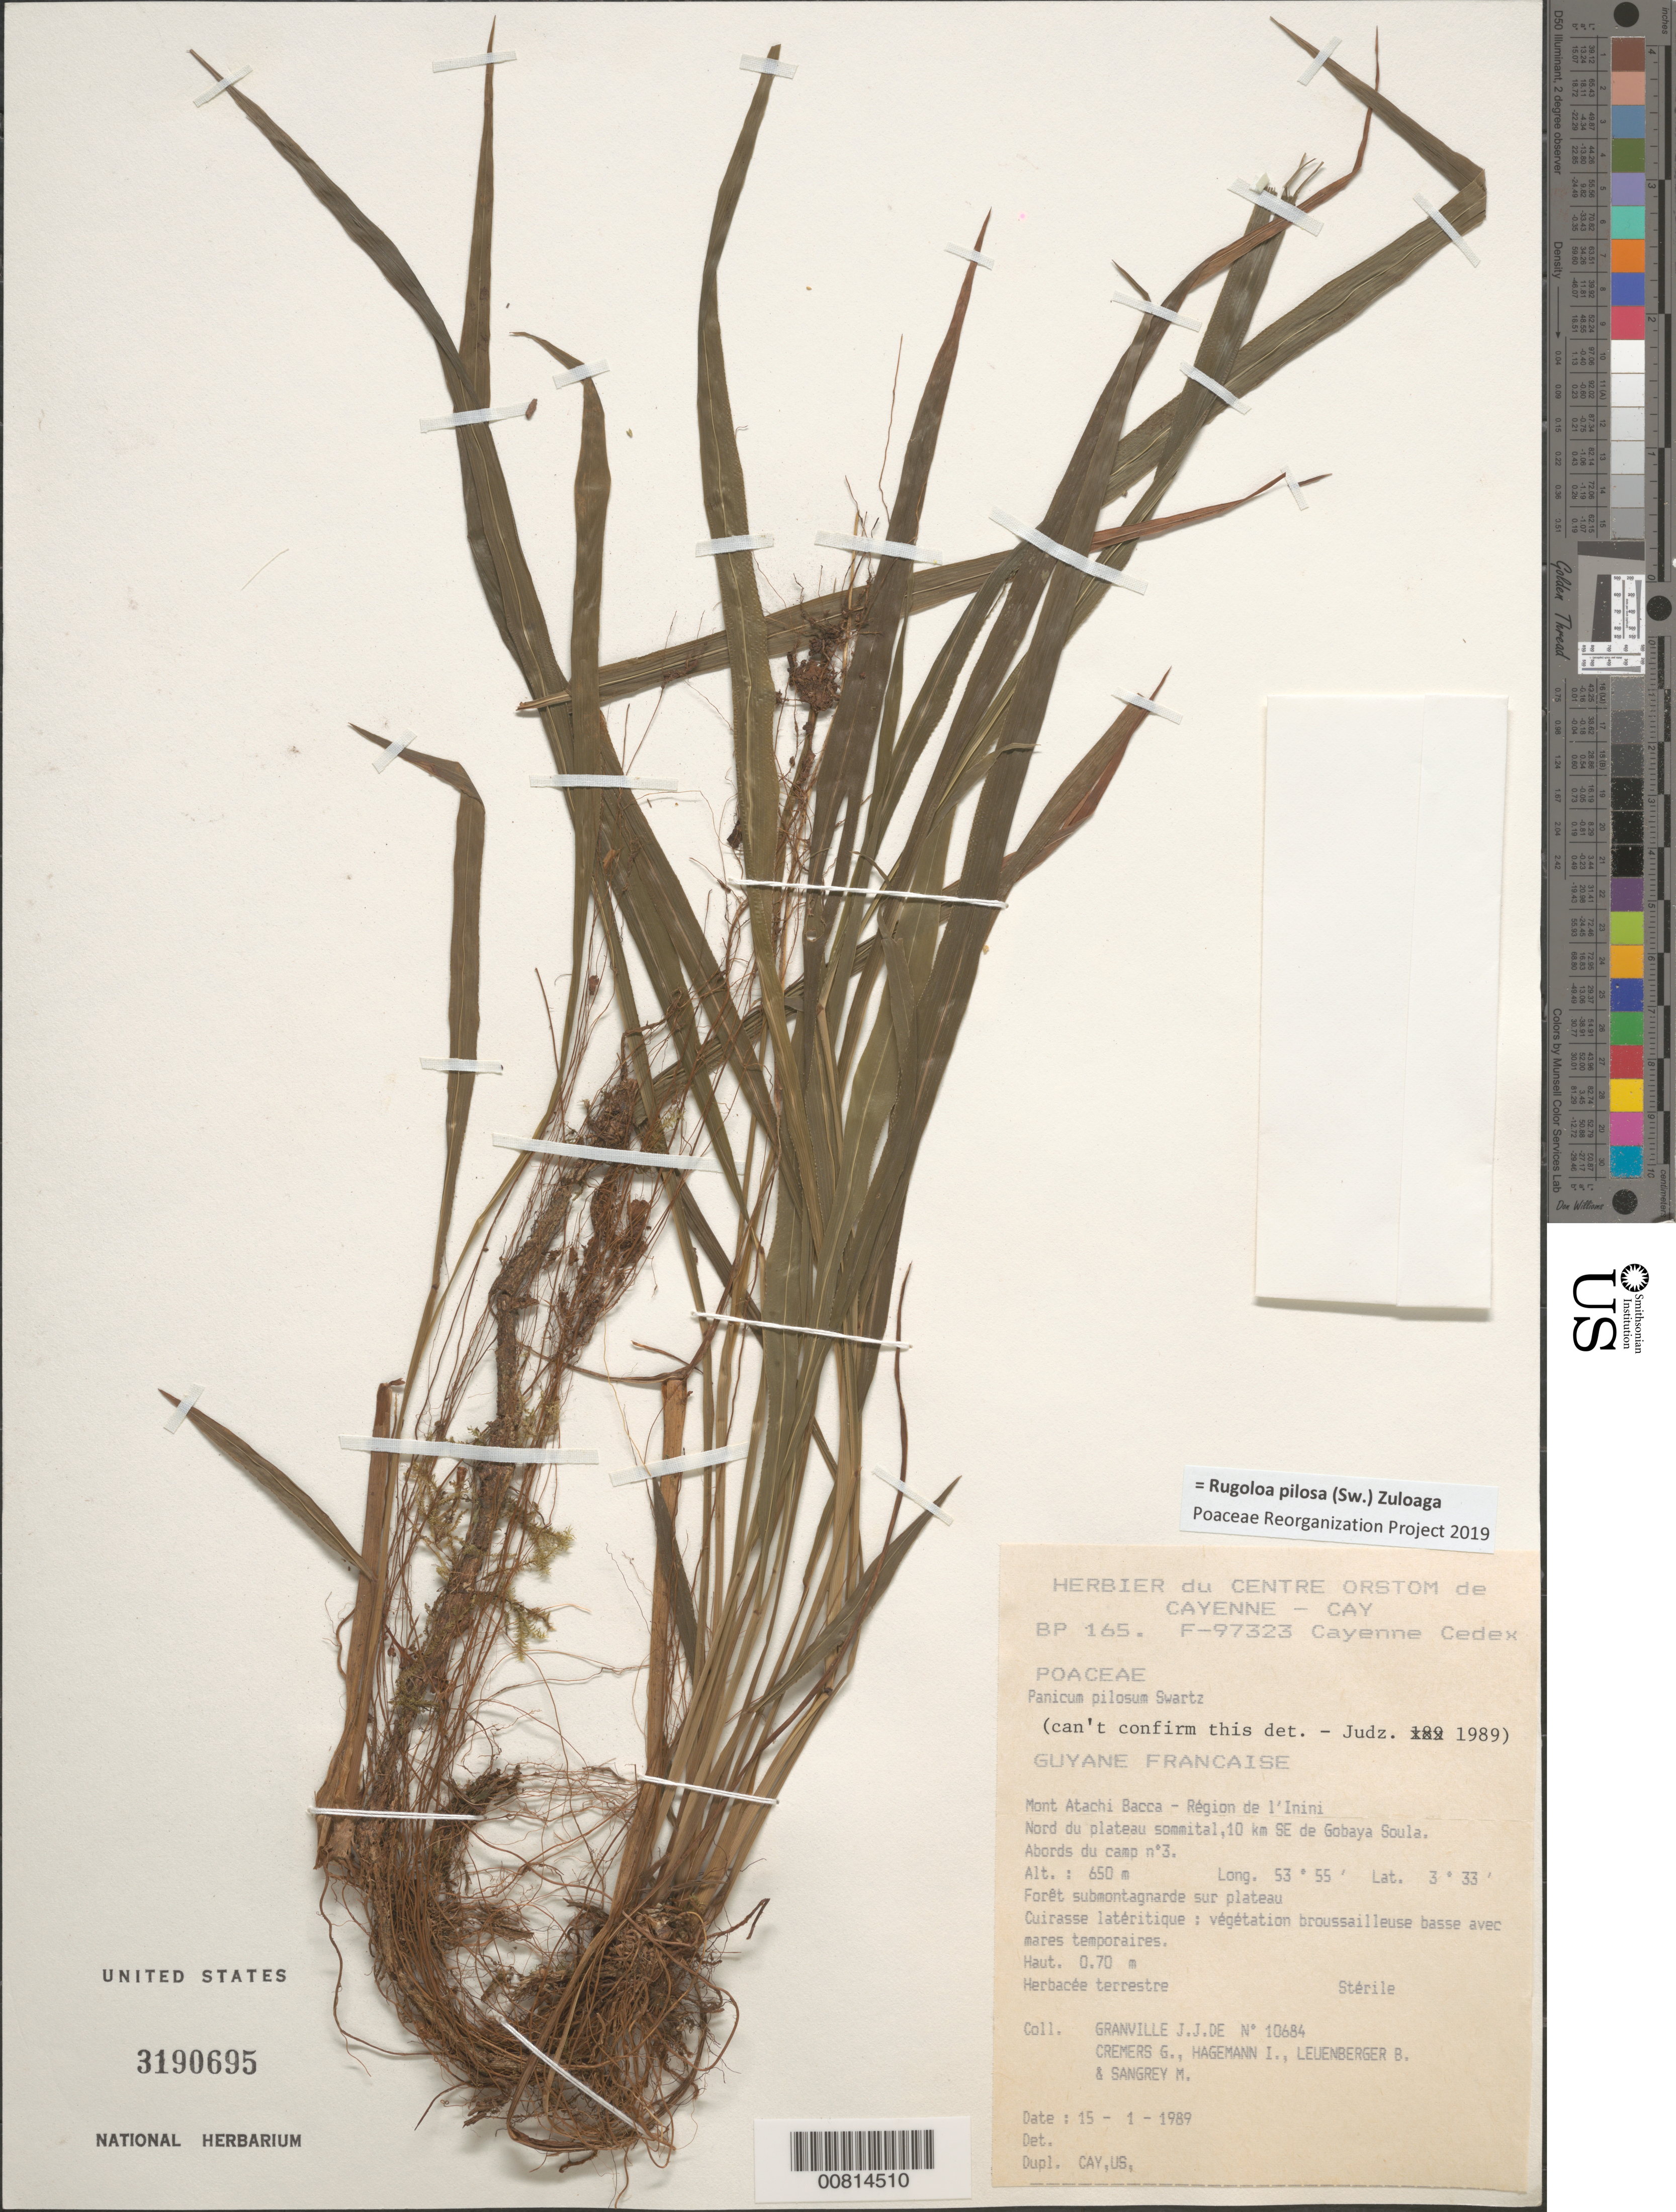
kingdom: Plantae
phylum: Tracheophyta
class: Liliopsida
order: Poales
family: Poaceae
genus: Panicum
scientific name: Panicum pilosum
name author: Sw.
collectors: J.-J. de Granville, G. Cremers, J. Hagemann, B. E. Leuenberger & M. S. Sangrey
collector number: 10684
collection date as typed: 15-Jan-89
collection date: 1989-01-15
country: French Guiana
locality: Mont Atachi Bacca, région de l'Inini. Nord du plateua sommital, 10 km SE de Gobaya Soula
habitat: Forêt submontagnarde sur plateau, curiasse latéritique; végétation broussailleuse basse avec mares temporaires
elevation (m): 650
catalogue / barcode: US 3190695